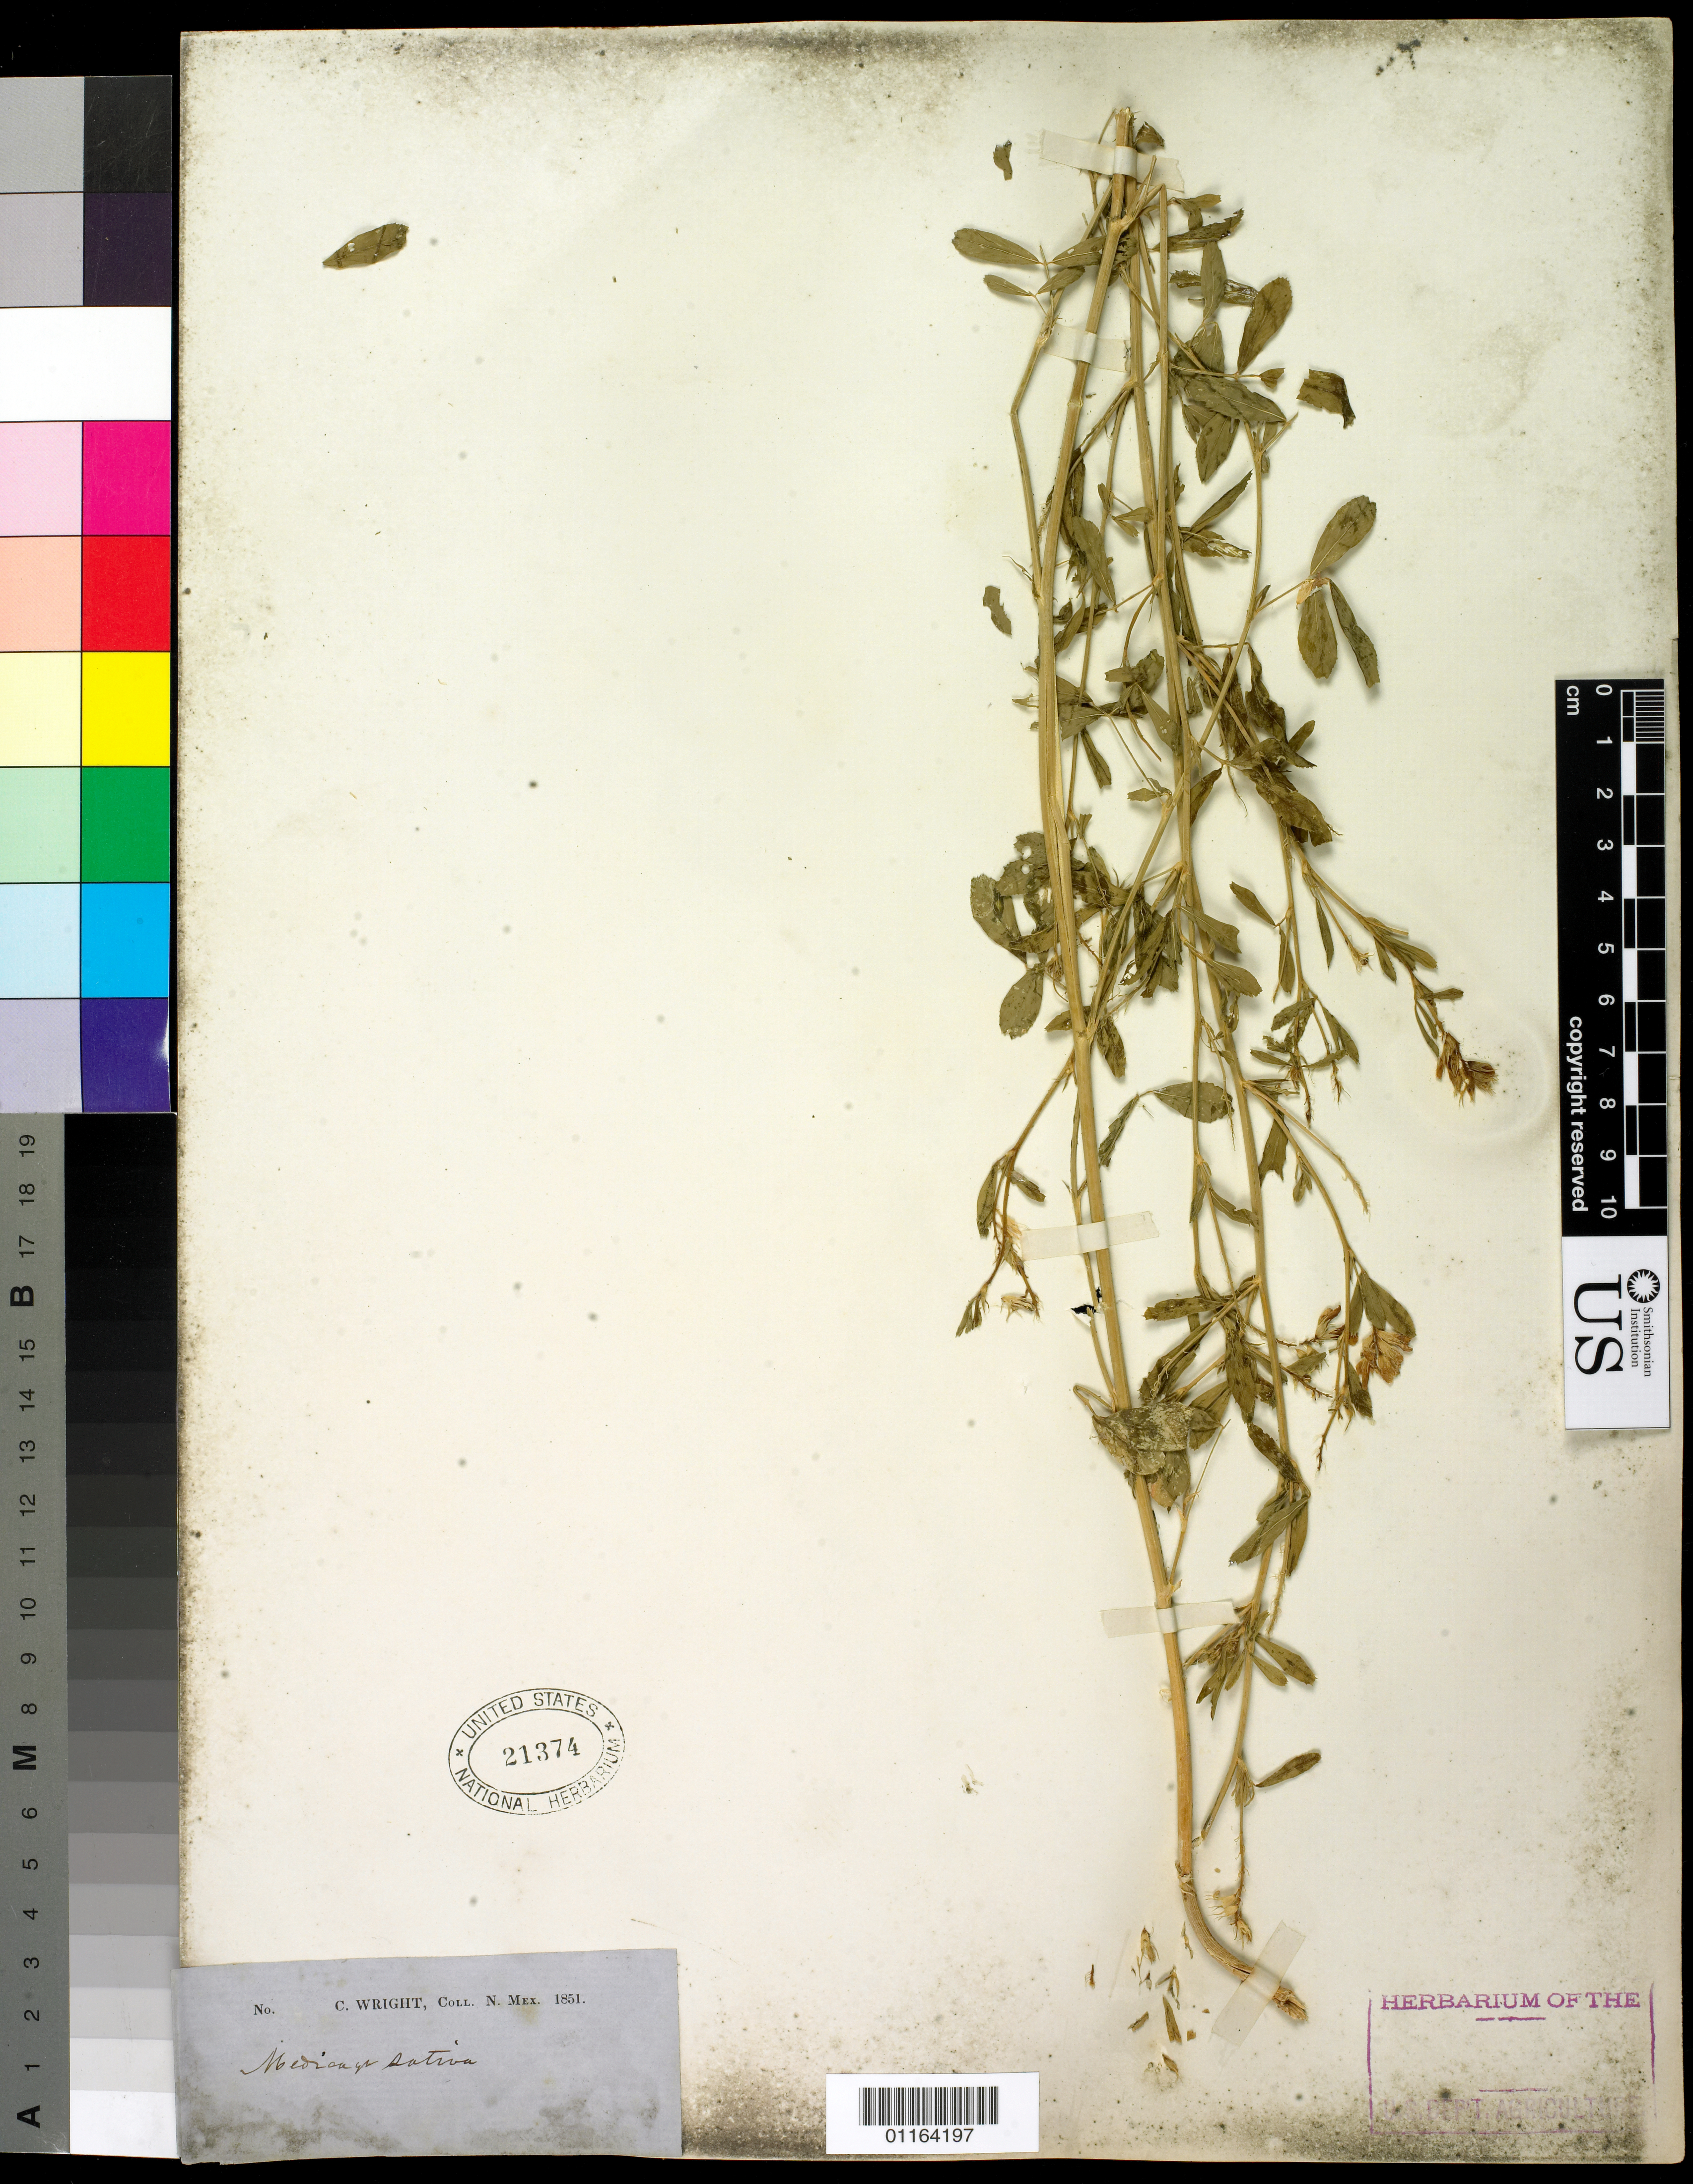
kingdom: Plantae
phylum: Tracheophyta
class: Magnoliopsida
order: Fabales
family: Fabaceae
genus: Medicago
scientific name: Medicago sativa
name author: L.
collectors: C. Wright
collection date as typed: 1851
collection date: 1851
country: United States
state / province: New Mexico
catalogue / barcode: US 21374